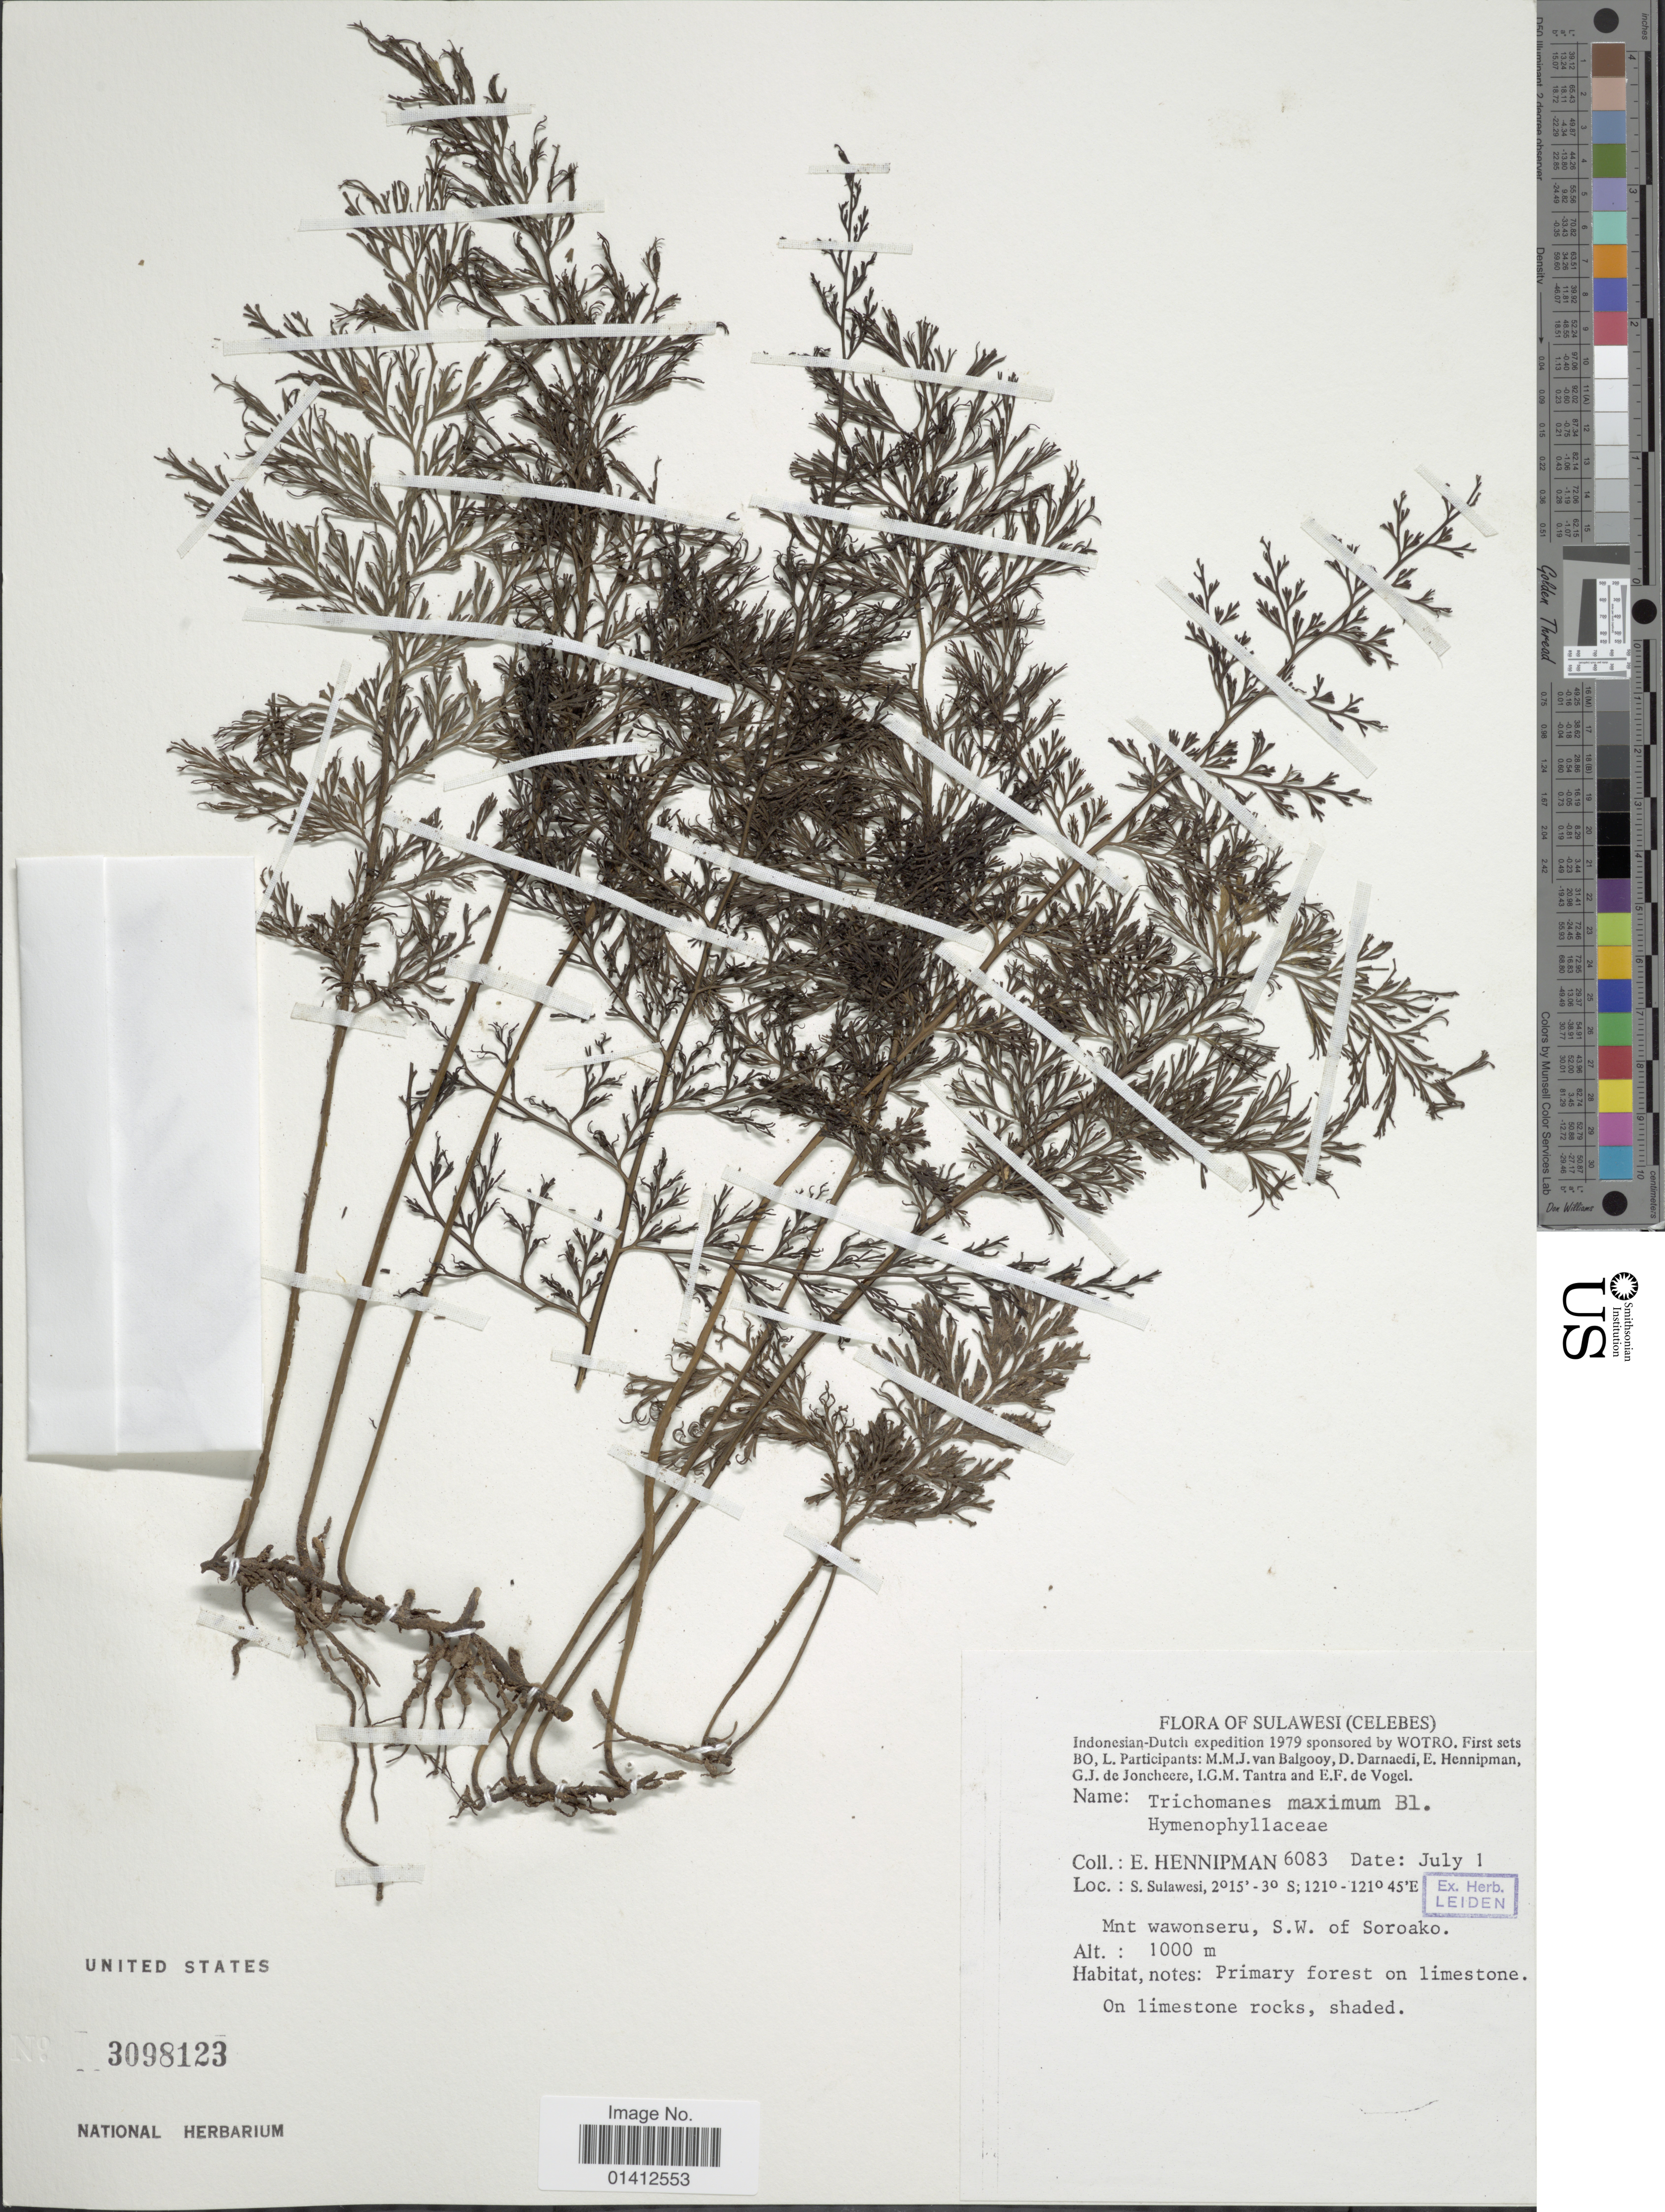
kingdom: Plantae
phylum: Tracheophyta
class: Polypodiopsida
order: Hymenophyllales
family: Hymenophyllaceae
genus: Vandenboschia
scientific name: Vandenboschia maxima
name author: (Blume) Copel.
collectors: E. Hennipman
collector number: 6083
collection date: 1979-07-01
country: Indonesia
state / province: Sulawesi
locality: (Celebes), S Sulawesi, mnt wawonseru, S.W. of Sorako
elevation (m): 1000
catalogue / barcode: US 3098123